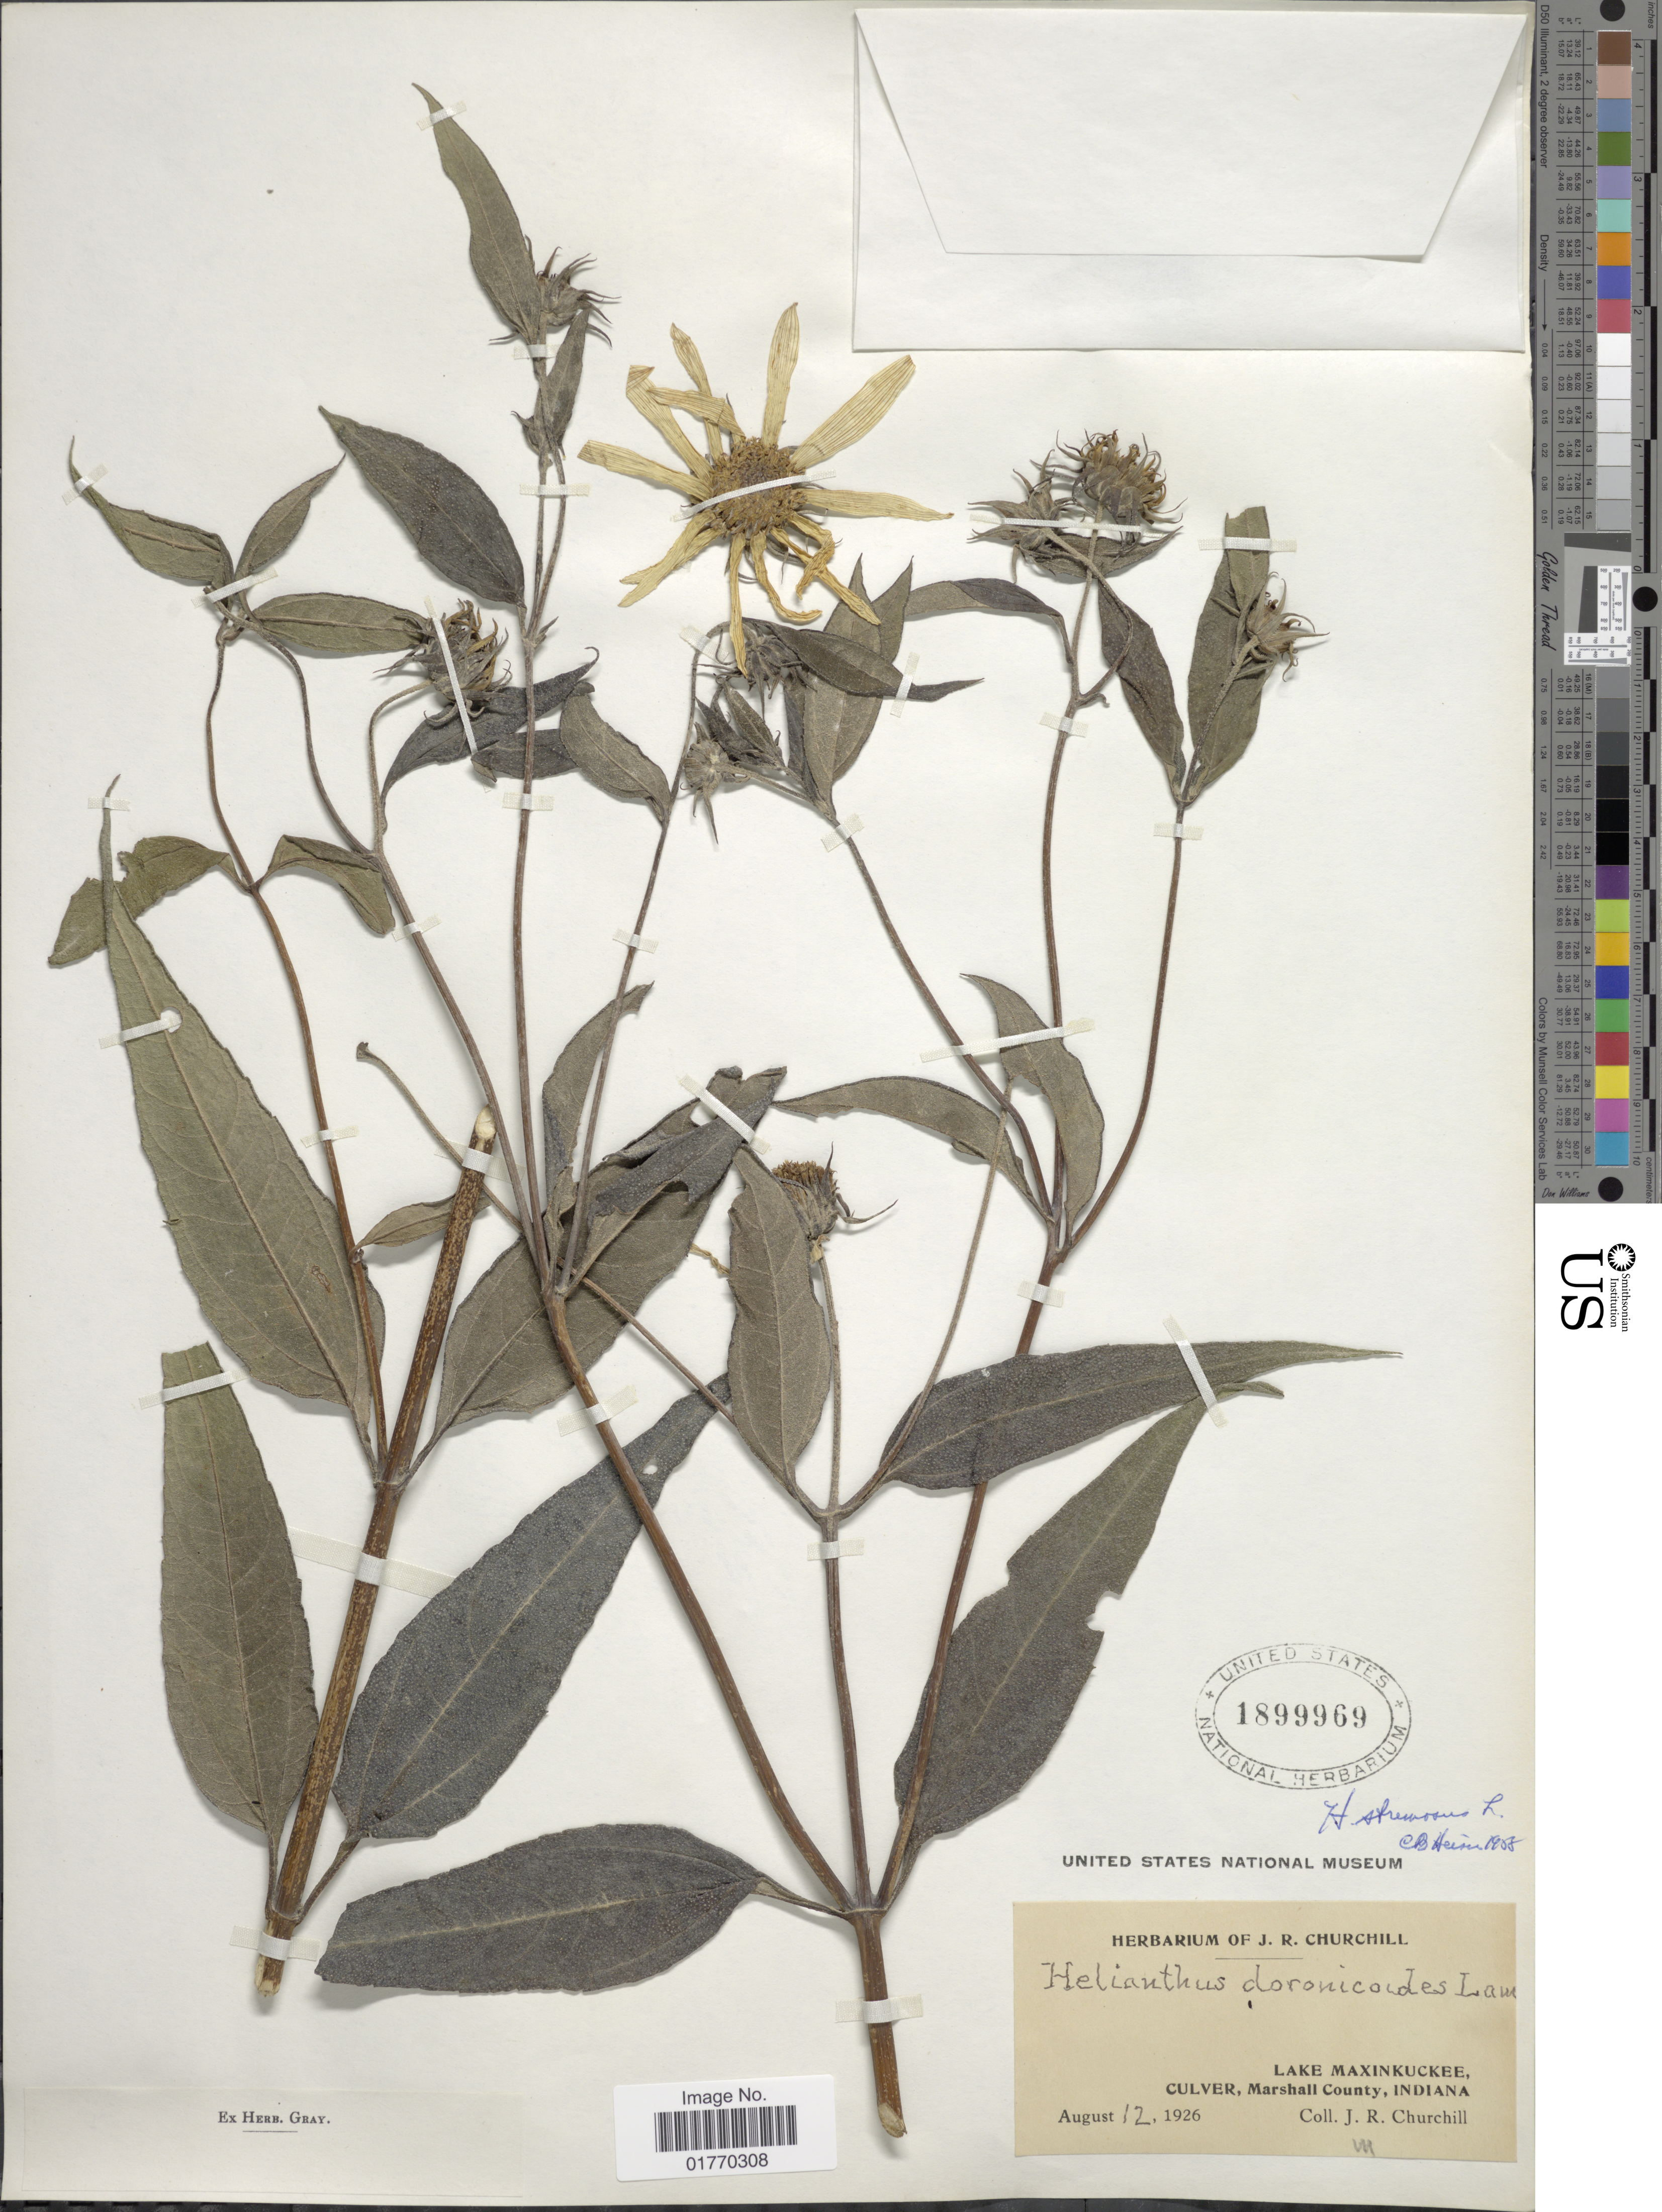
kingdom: Plantae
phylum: Tracheophyta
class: Magnoliopsida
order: Asterales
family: Asteraceae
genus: Helianthus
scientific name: Helianthus doronocoides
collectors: J. Churchill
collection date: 1926-08-12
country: United States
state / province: Indiana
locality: Lake Maxinkuckee, Culver, Marshall County, Indiana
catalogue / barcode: US 1899969